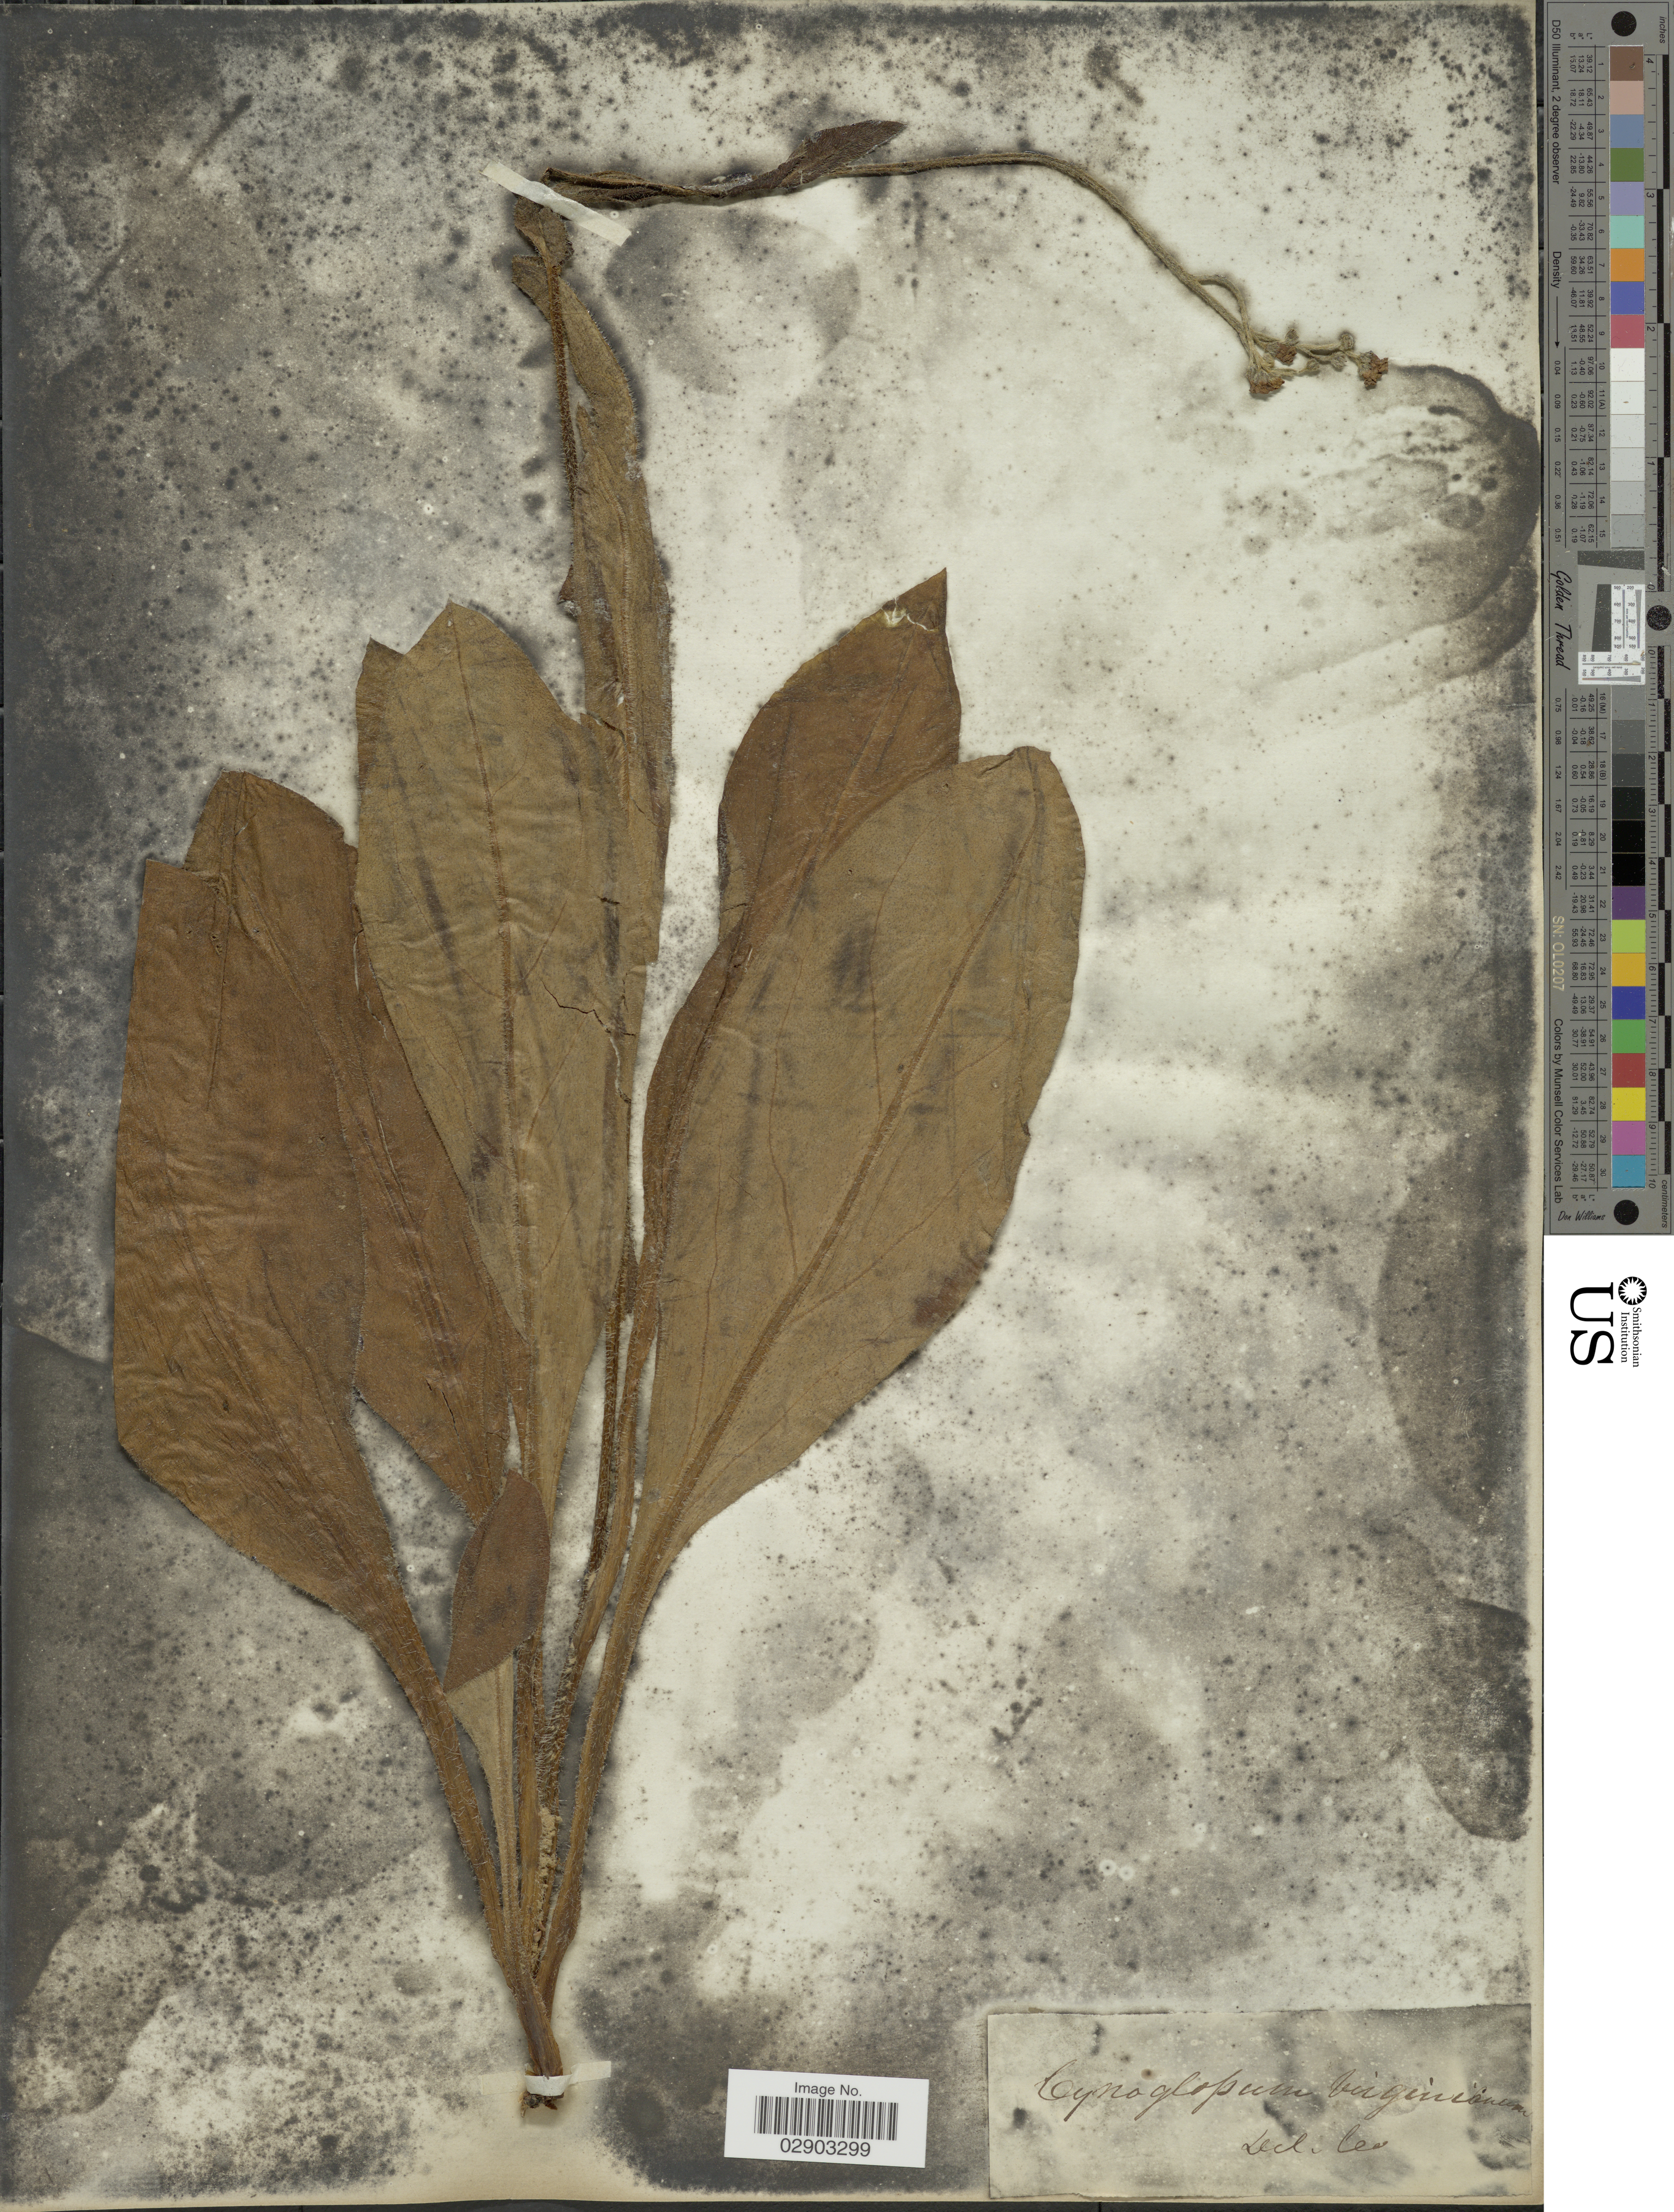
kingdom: Plantae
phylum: Tracheophyta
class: Magnoliopsida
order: Boraginales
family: Boraginaceae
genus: Cynoglossum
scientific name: Cynoglossum virginianum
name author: L.